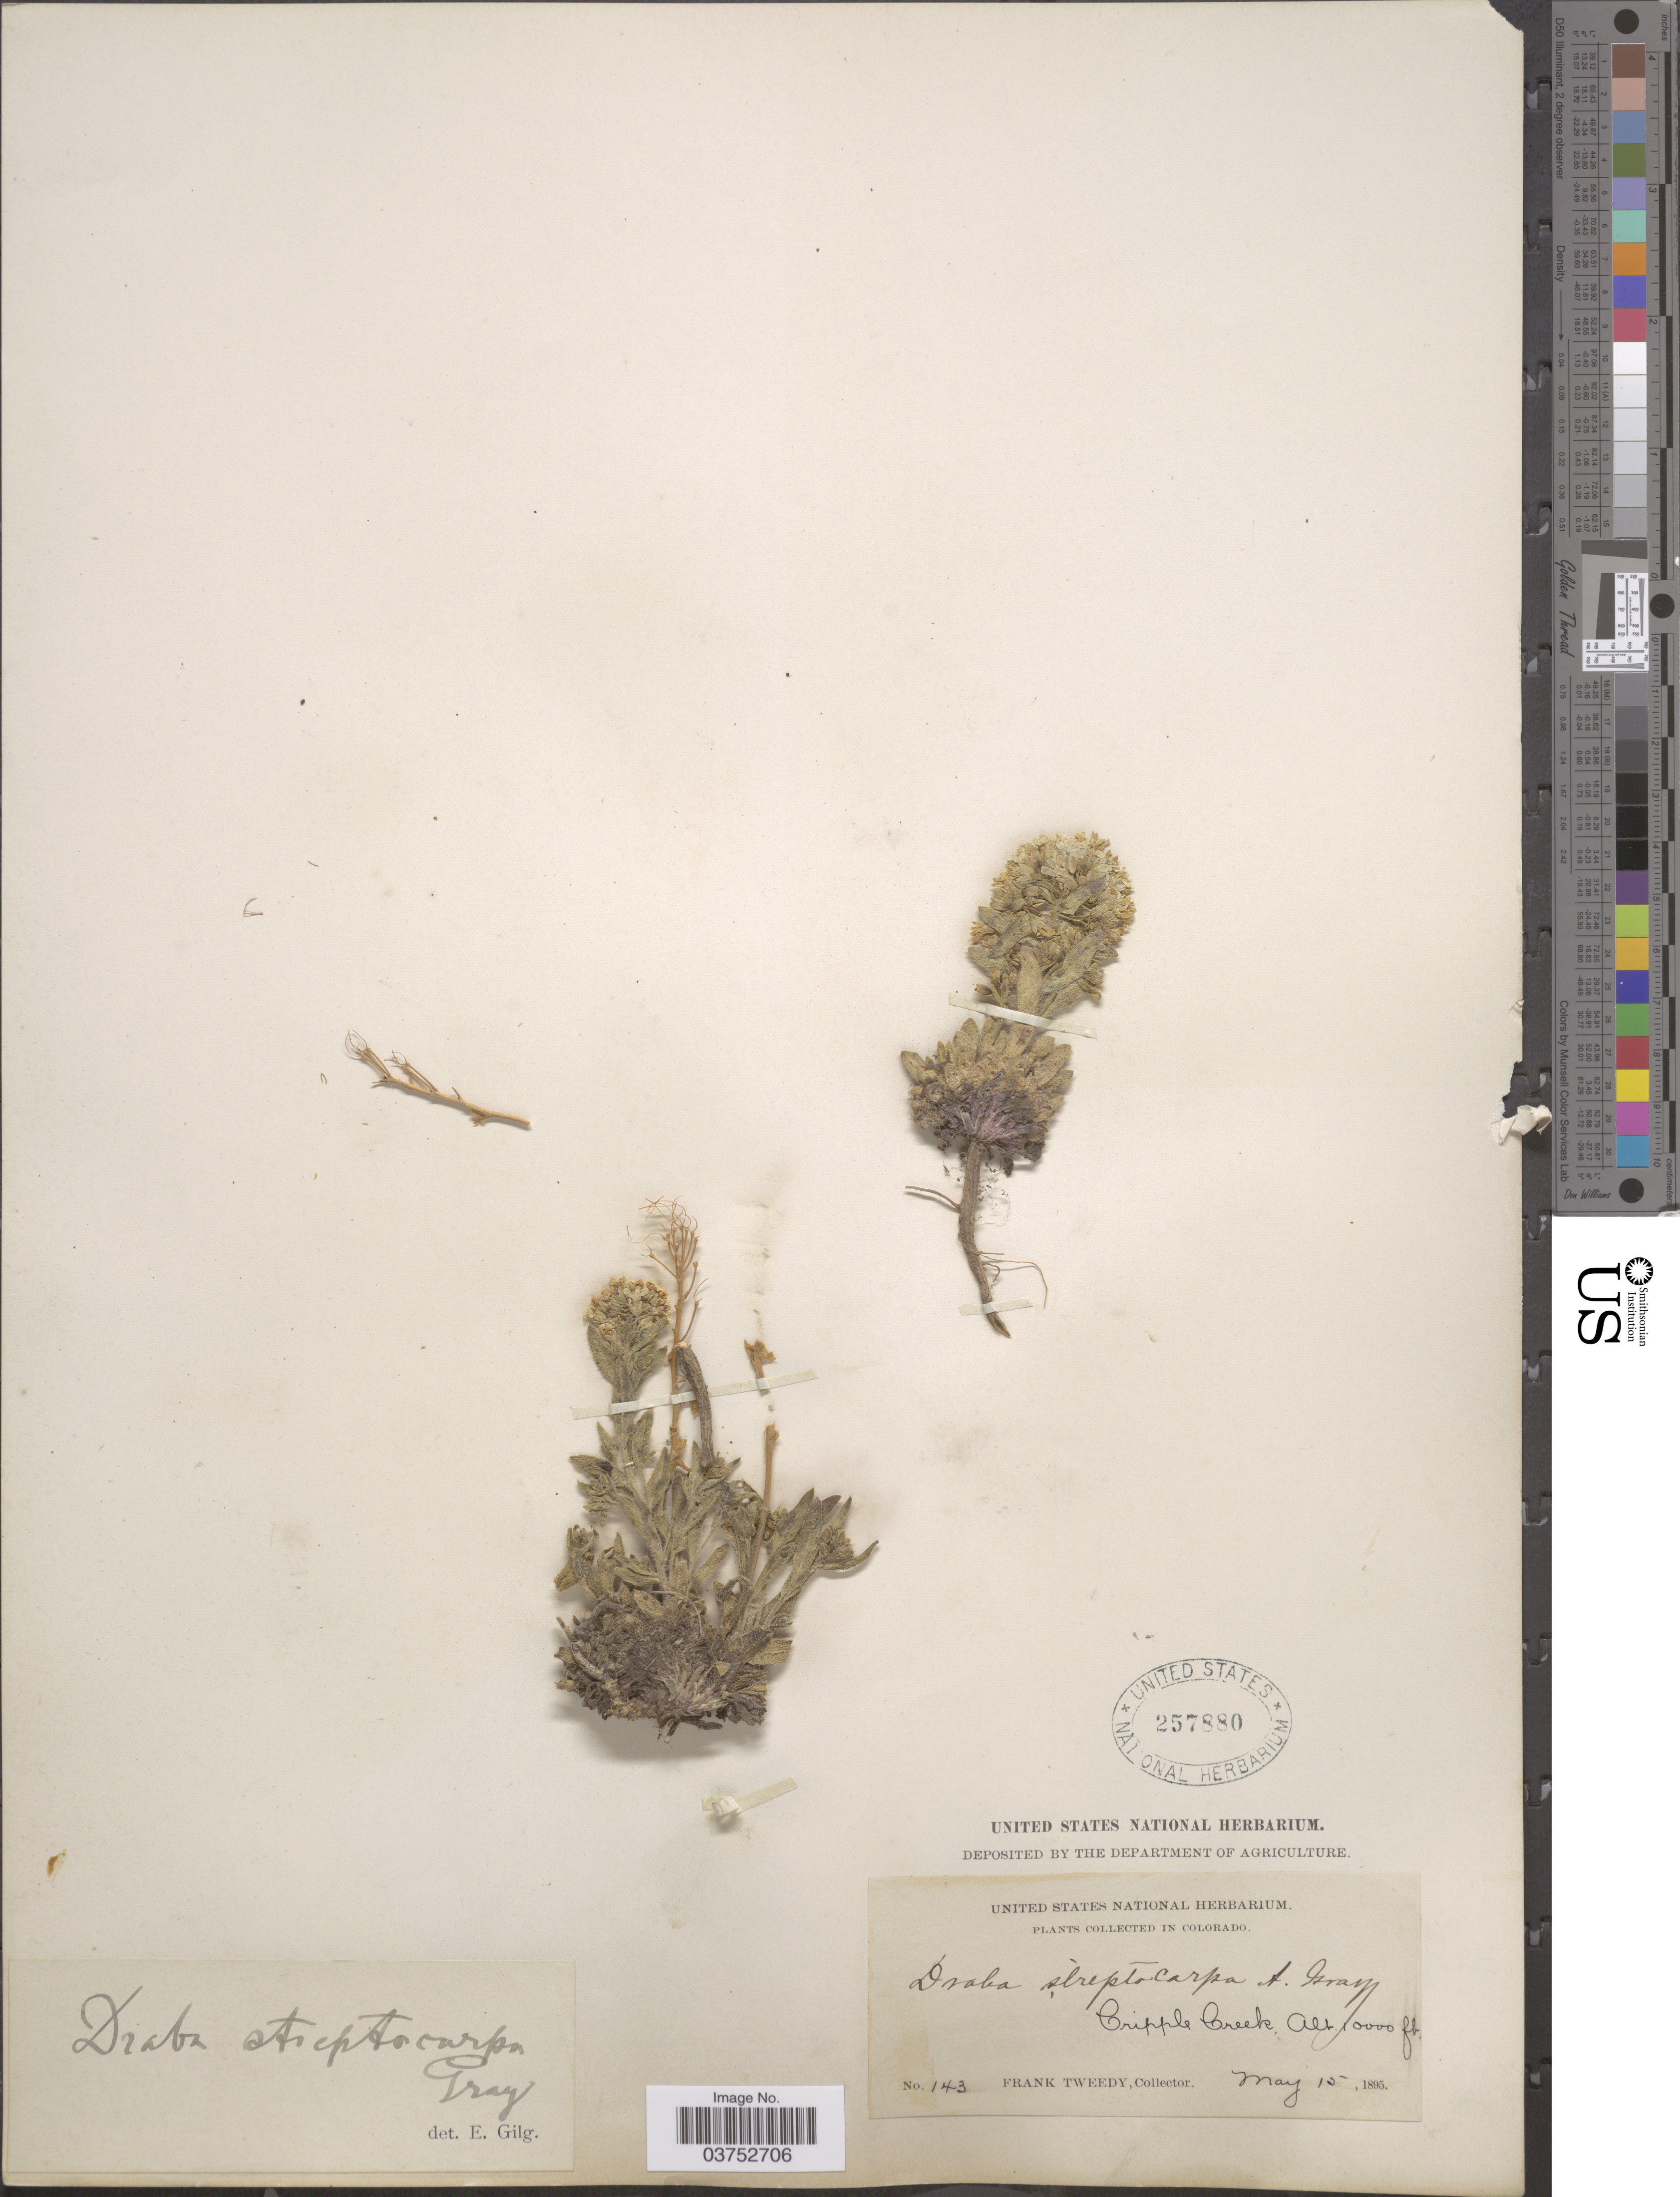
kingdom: Plantae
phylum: Tracheophyta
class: Magnoliopsida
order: Brassicales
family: Brassicaceae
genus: Draba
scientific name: Draba streptocarpa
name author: A. Gray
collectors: F. Tweedy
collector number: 143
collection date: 1895-05-15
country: United States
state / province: Colorado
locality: Cripple Creek.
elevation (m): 3048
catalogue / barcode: US 257880